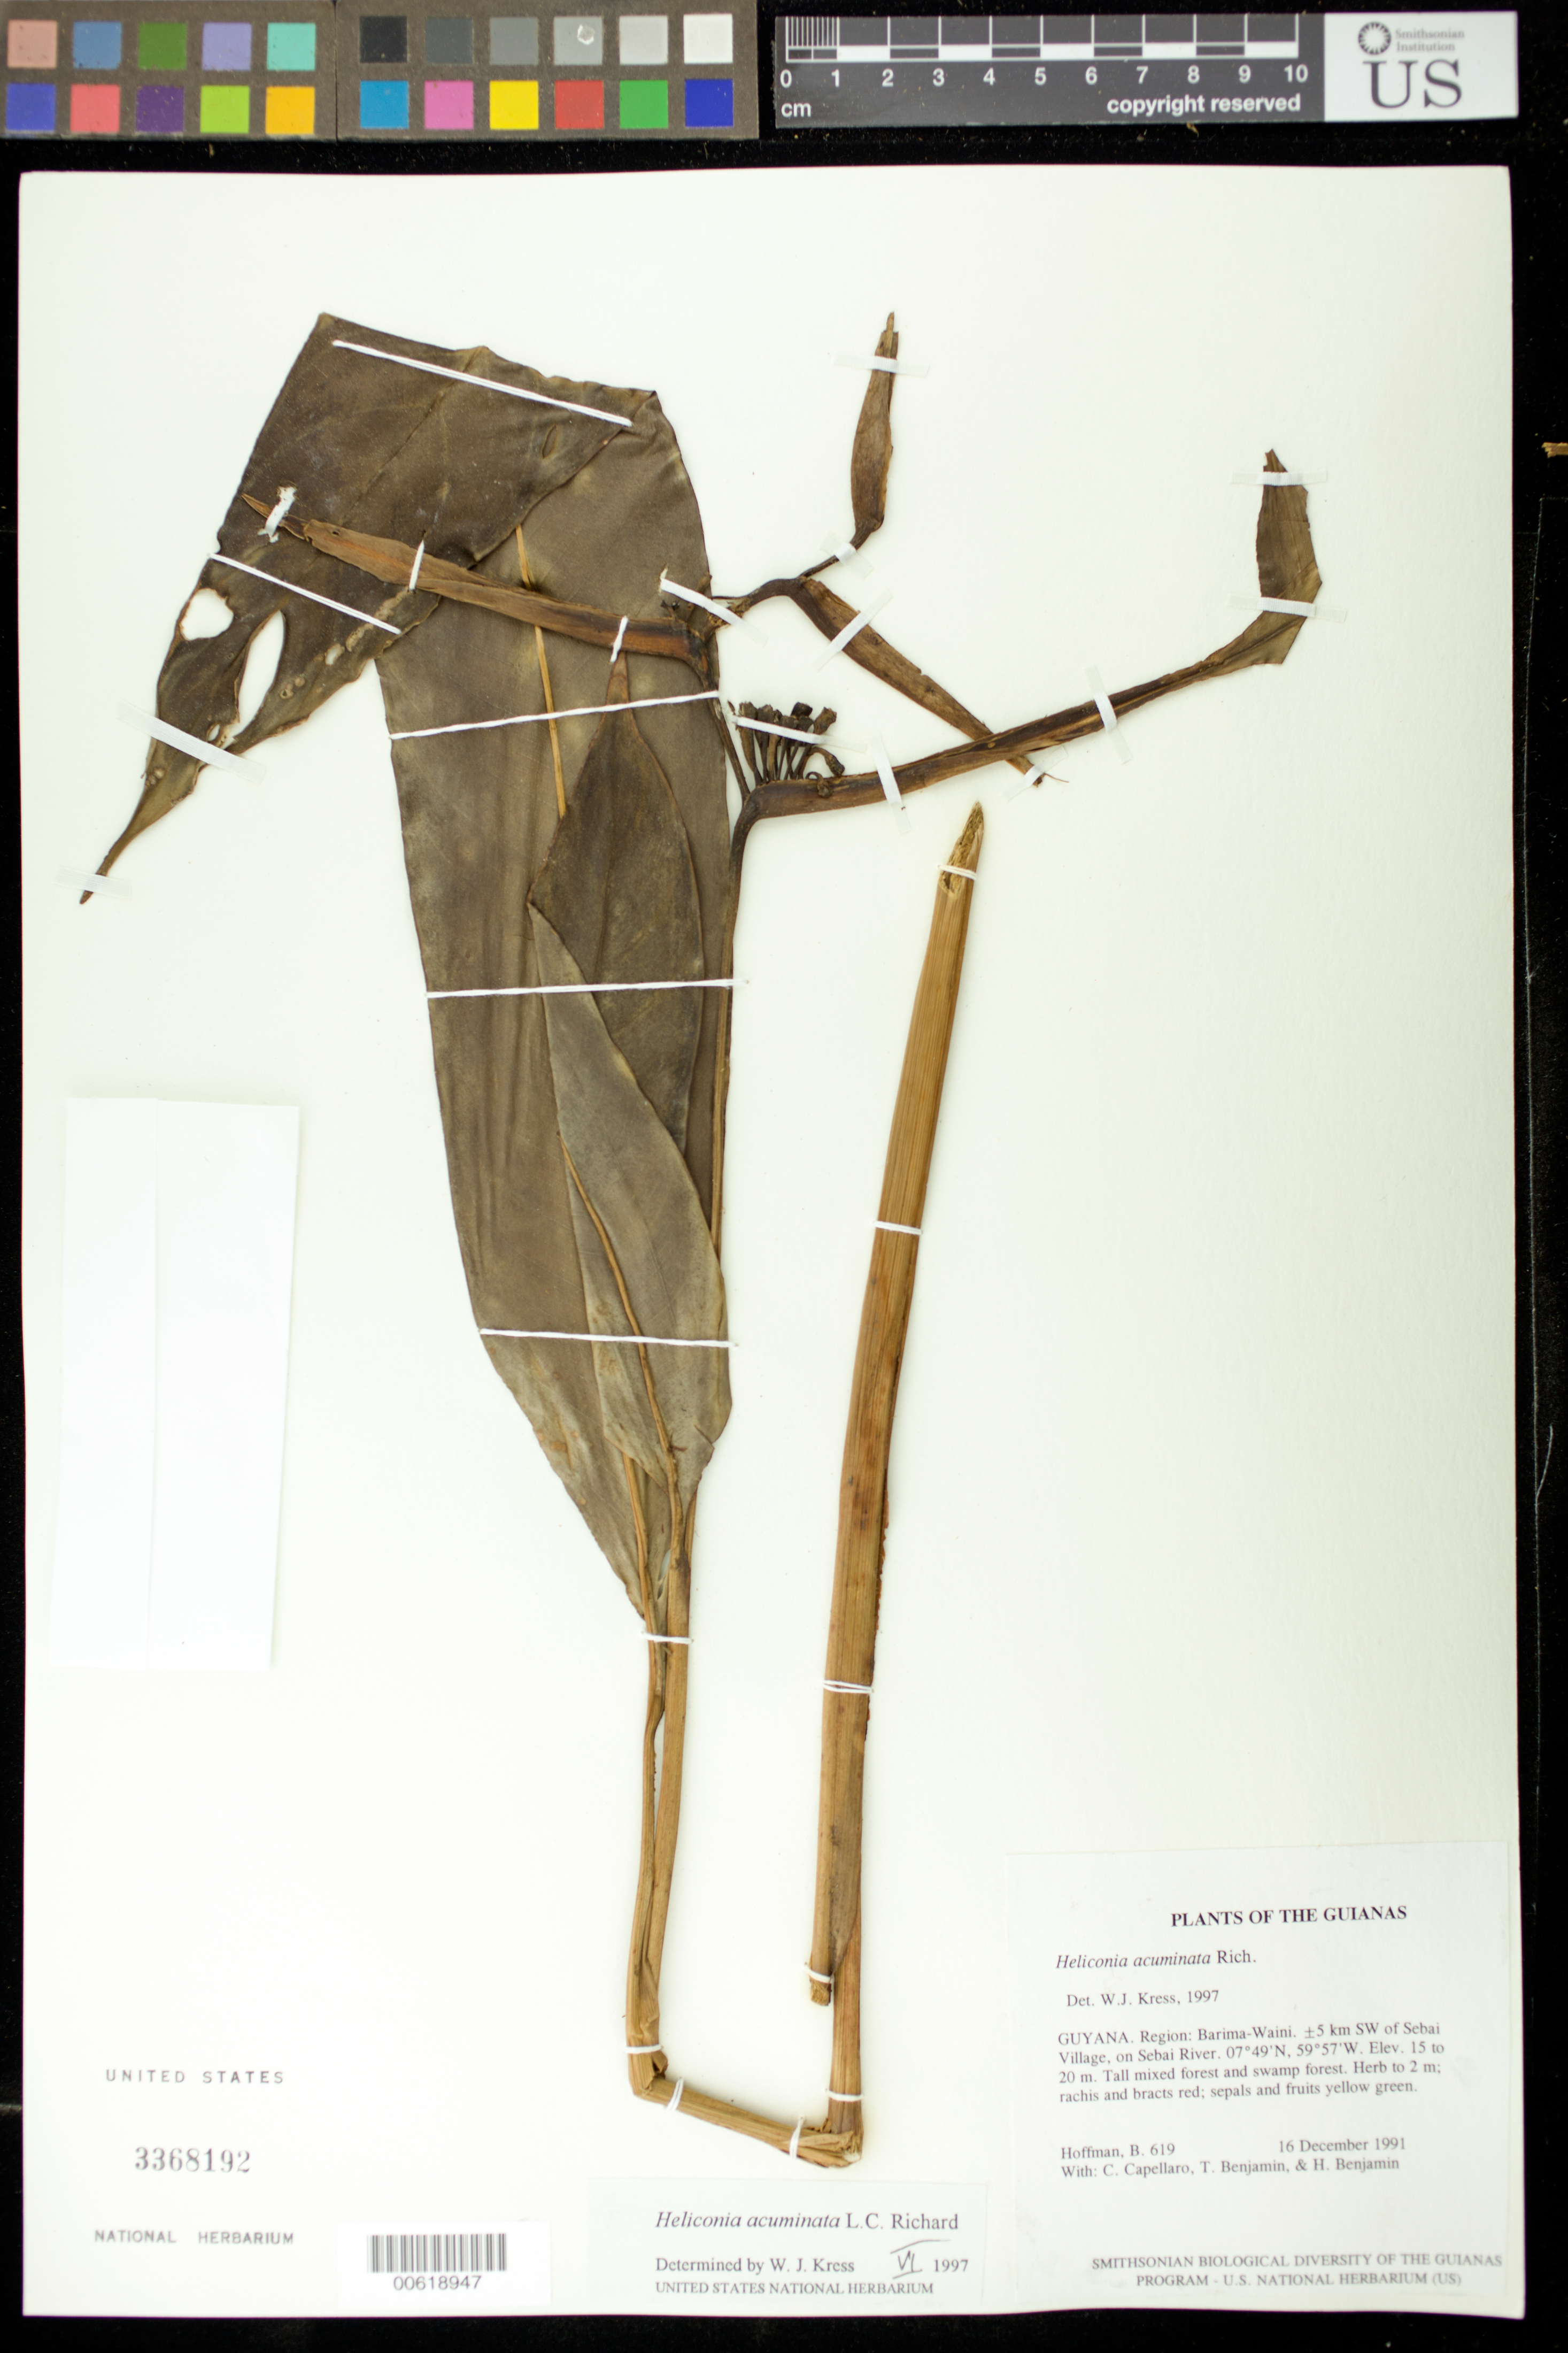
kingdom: Plantae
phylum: Tracheophyta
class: Liliopsida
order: Zingiberales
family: Heliconiaceae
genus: Heliconia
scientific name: Heliconia acuminata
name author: A. Rich.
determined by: Kress, W. J., (US), Smithsonian Institution - National Museum of Natural History (UNITED STATES)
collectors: B. Hoffman, C. Capellaro, T. Benjamin & H. Benjamin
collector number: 619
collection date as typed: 16 December 1991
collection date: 1991-12-16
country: Guyana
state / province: Barima-Waini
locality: ±5 km SW of Sebai Village, on Sebai River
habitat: Tall mixed forest and swamp forest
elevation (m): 15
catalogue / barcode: US 3368192